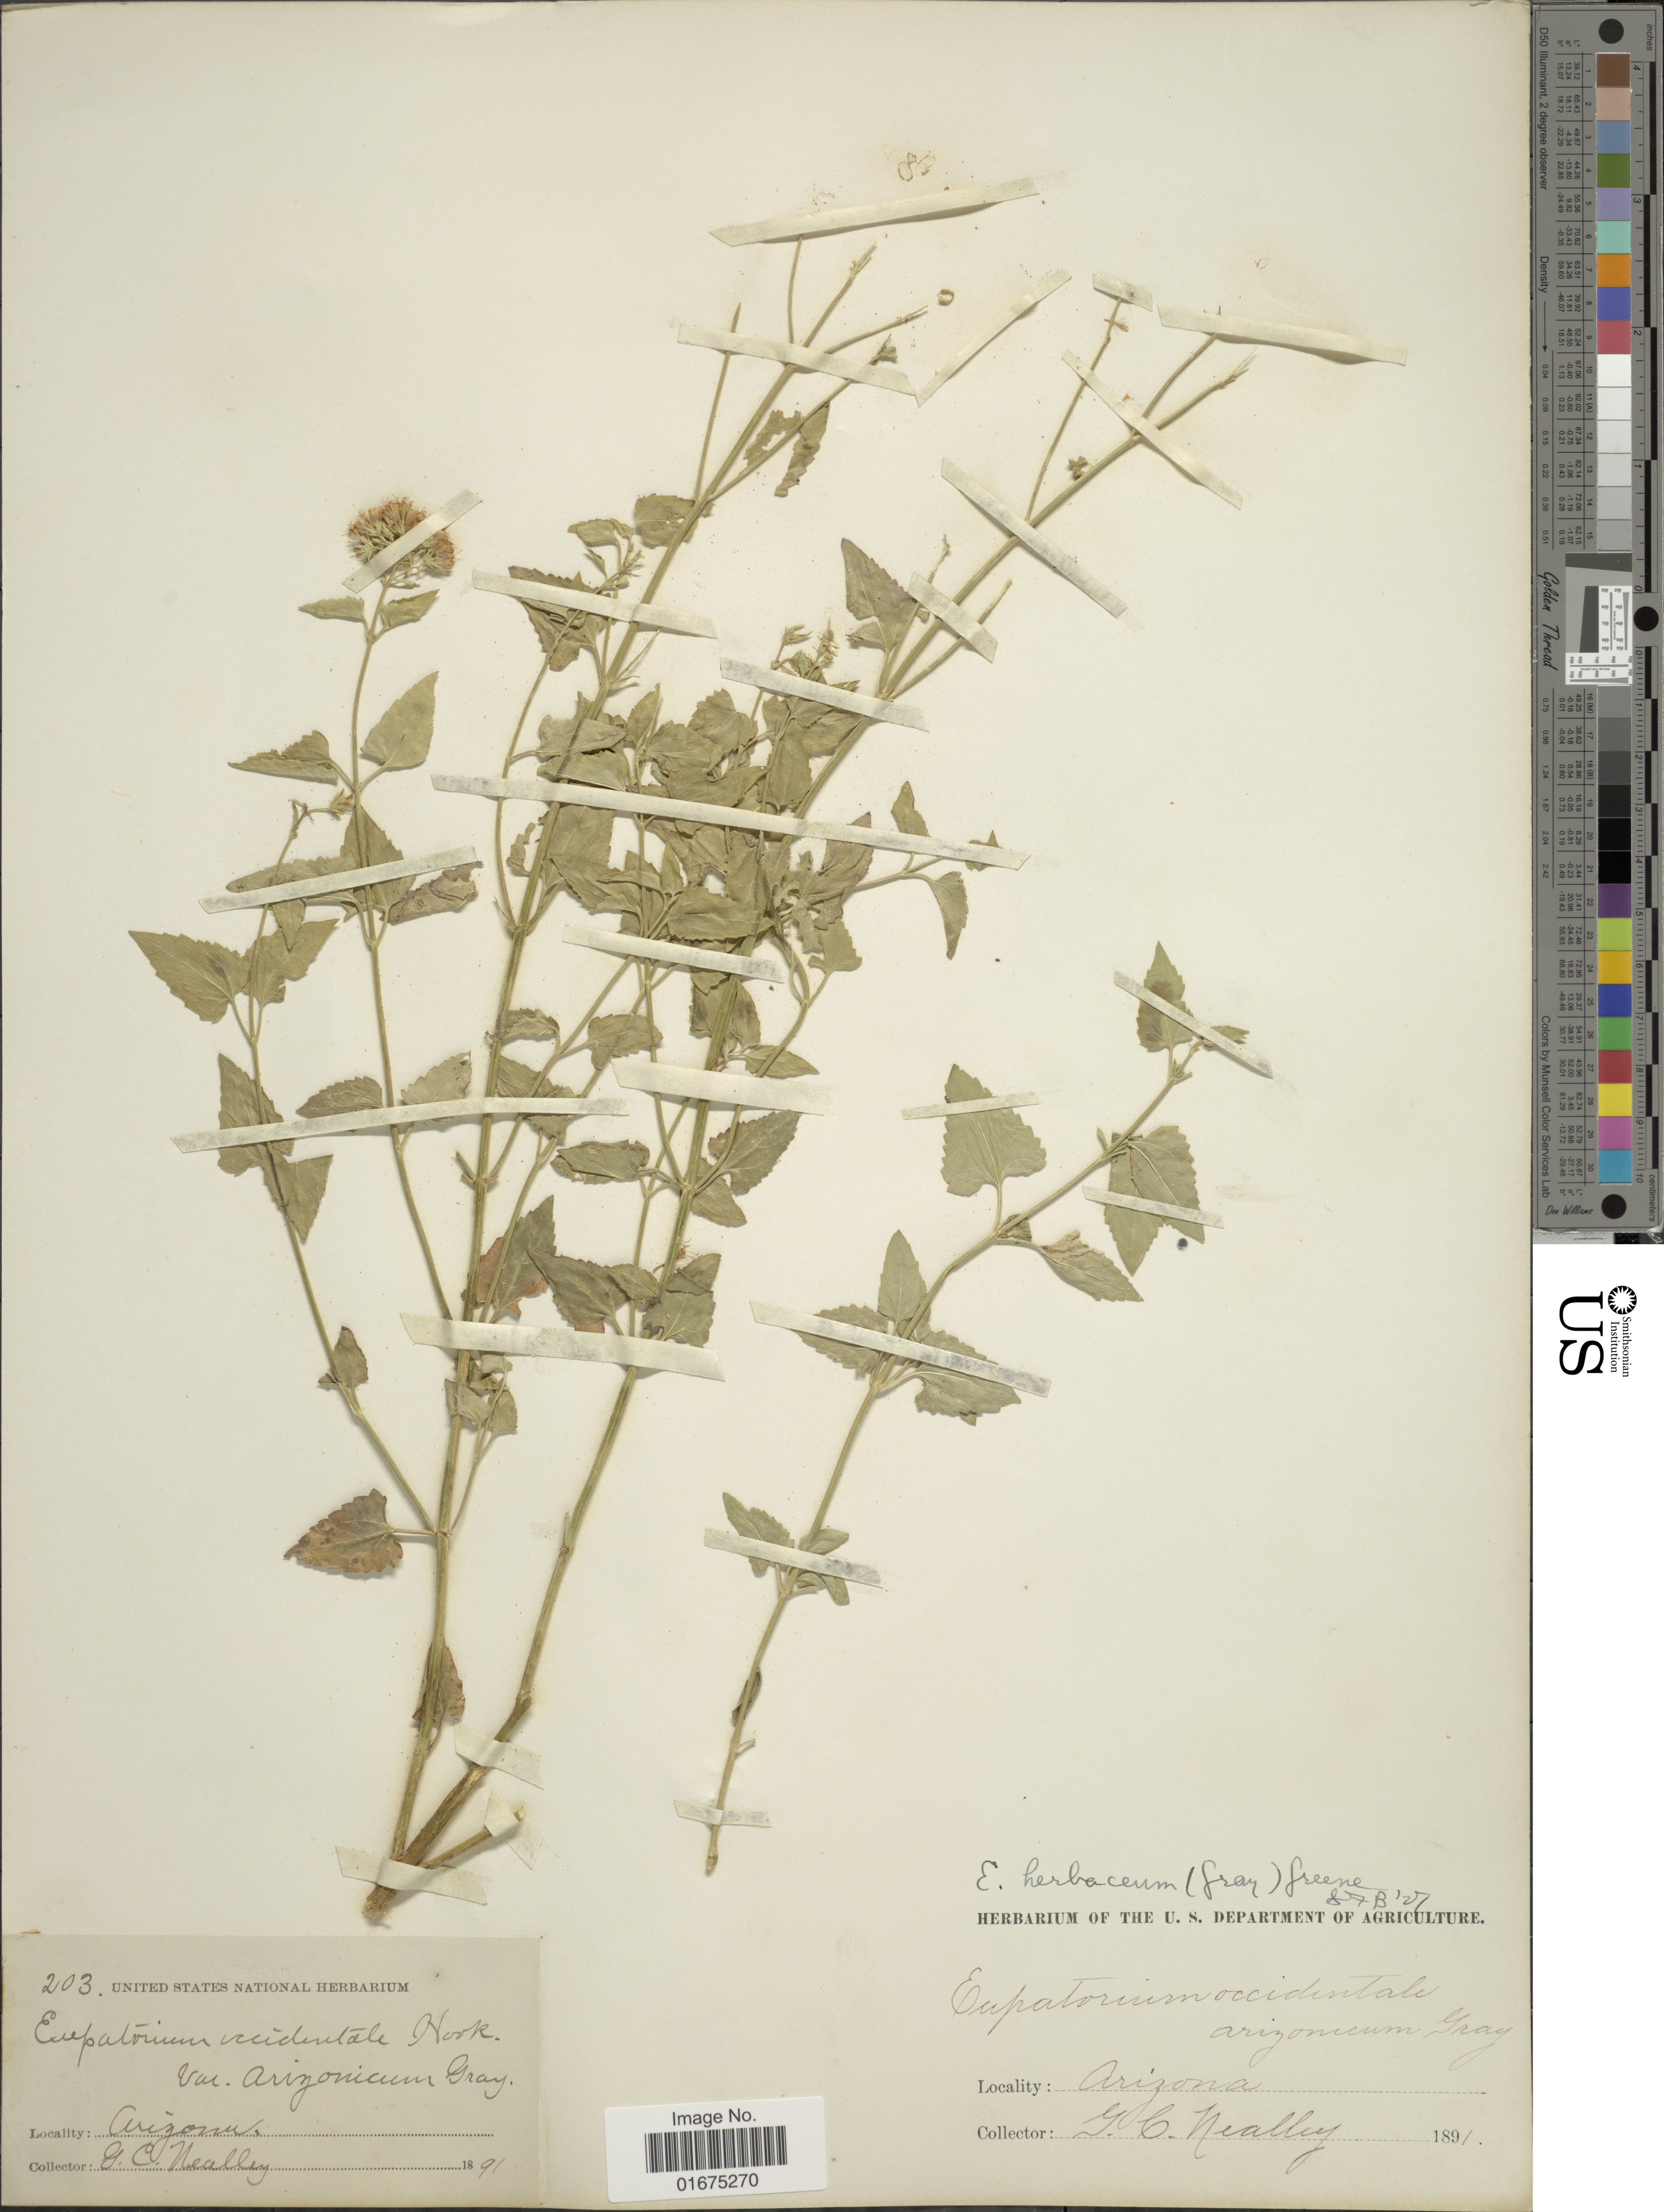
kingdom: Plantae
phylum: Tracheophyta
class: Magnoliopsida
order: Asterales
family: Asteraceae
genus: Ageratina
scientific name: Ageratina herbacea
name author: (A. Gray) R.M. King & H. Rob.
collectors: G. C. Nealley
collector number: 203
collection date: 1891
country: United States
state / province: Arizona